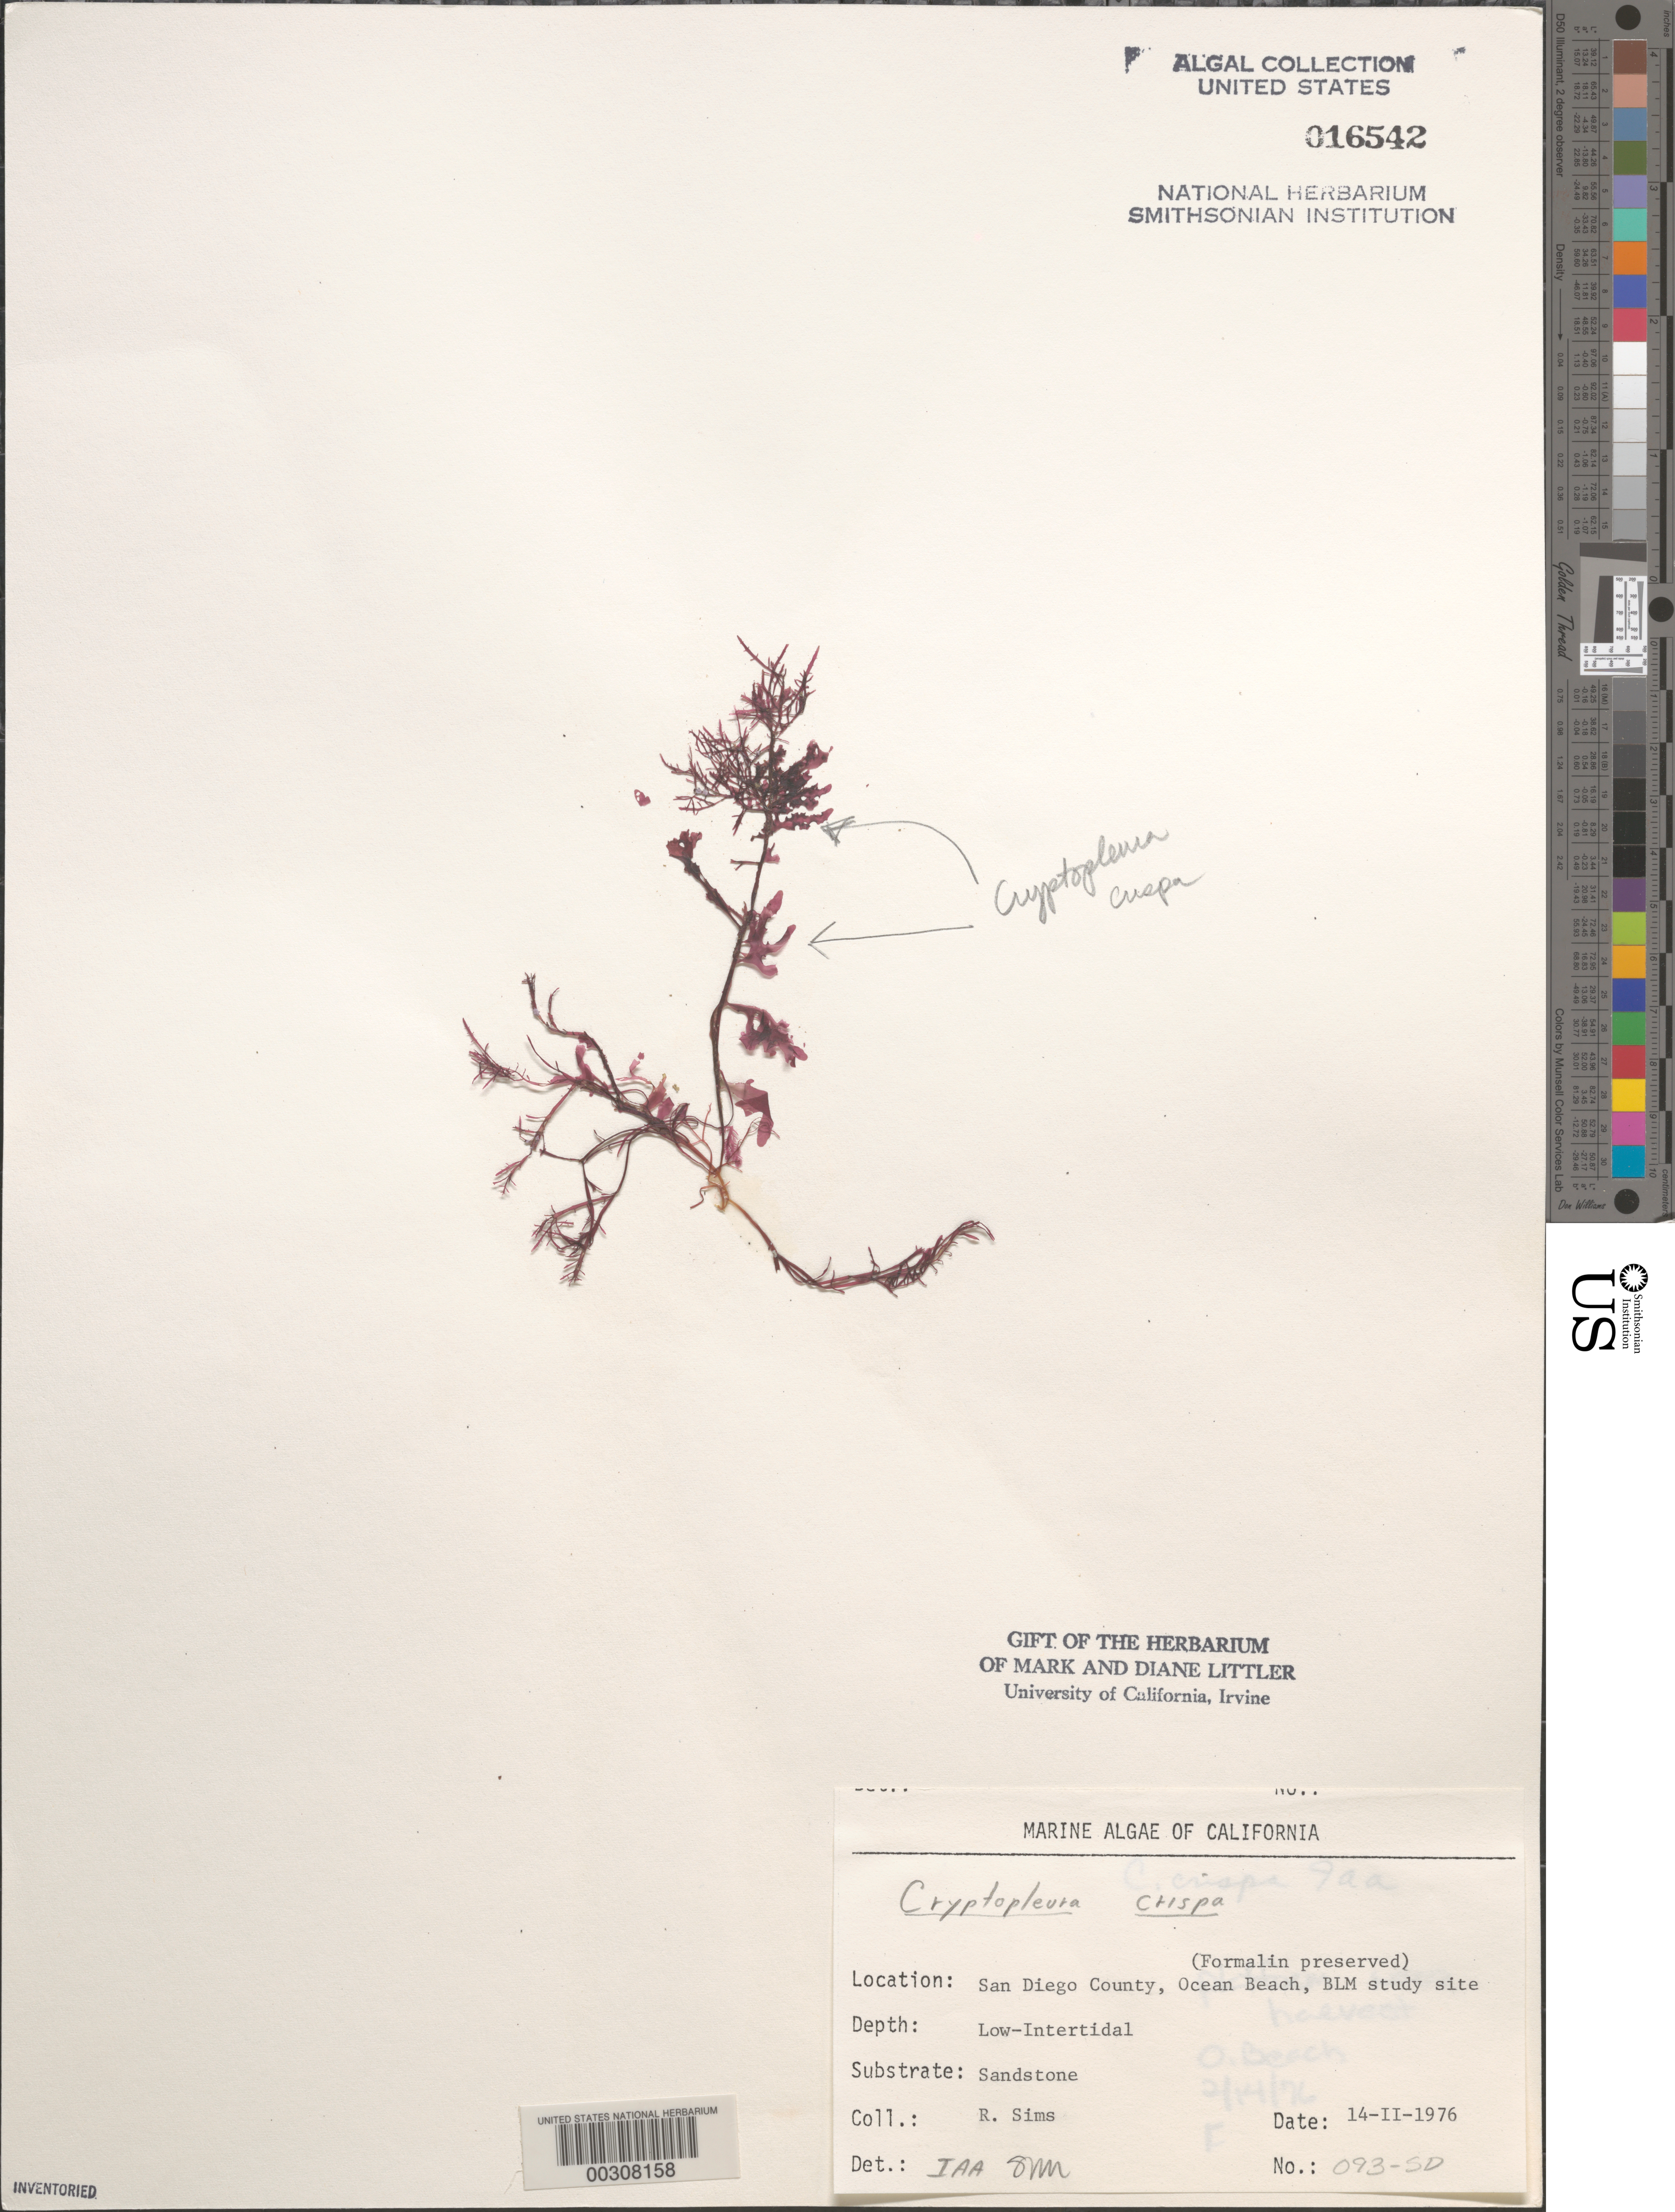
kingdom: Plantae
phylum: Rhodophyta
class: Florideophyceae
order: Ceramiales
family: Delesseriaceae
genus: Cryptopleura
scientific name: Cryptopleura crispa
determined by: Abbott, I. A.; Murray, S. N.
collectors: R. H. Sims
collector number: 093-SD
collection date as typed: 14 Feb 1976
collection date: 1976-02-14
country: United States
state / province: California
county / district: San Diego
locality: Ocean Beach, end of Del Monte Street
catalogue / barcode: US 16542